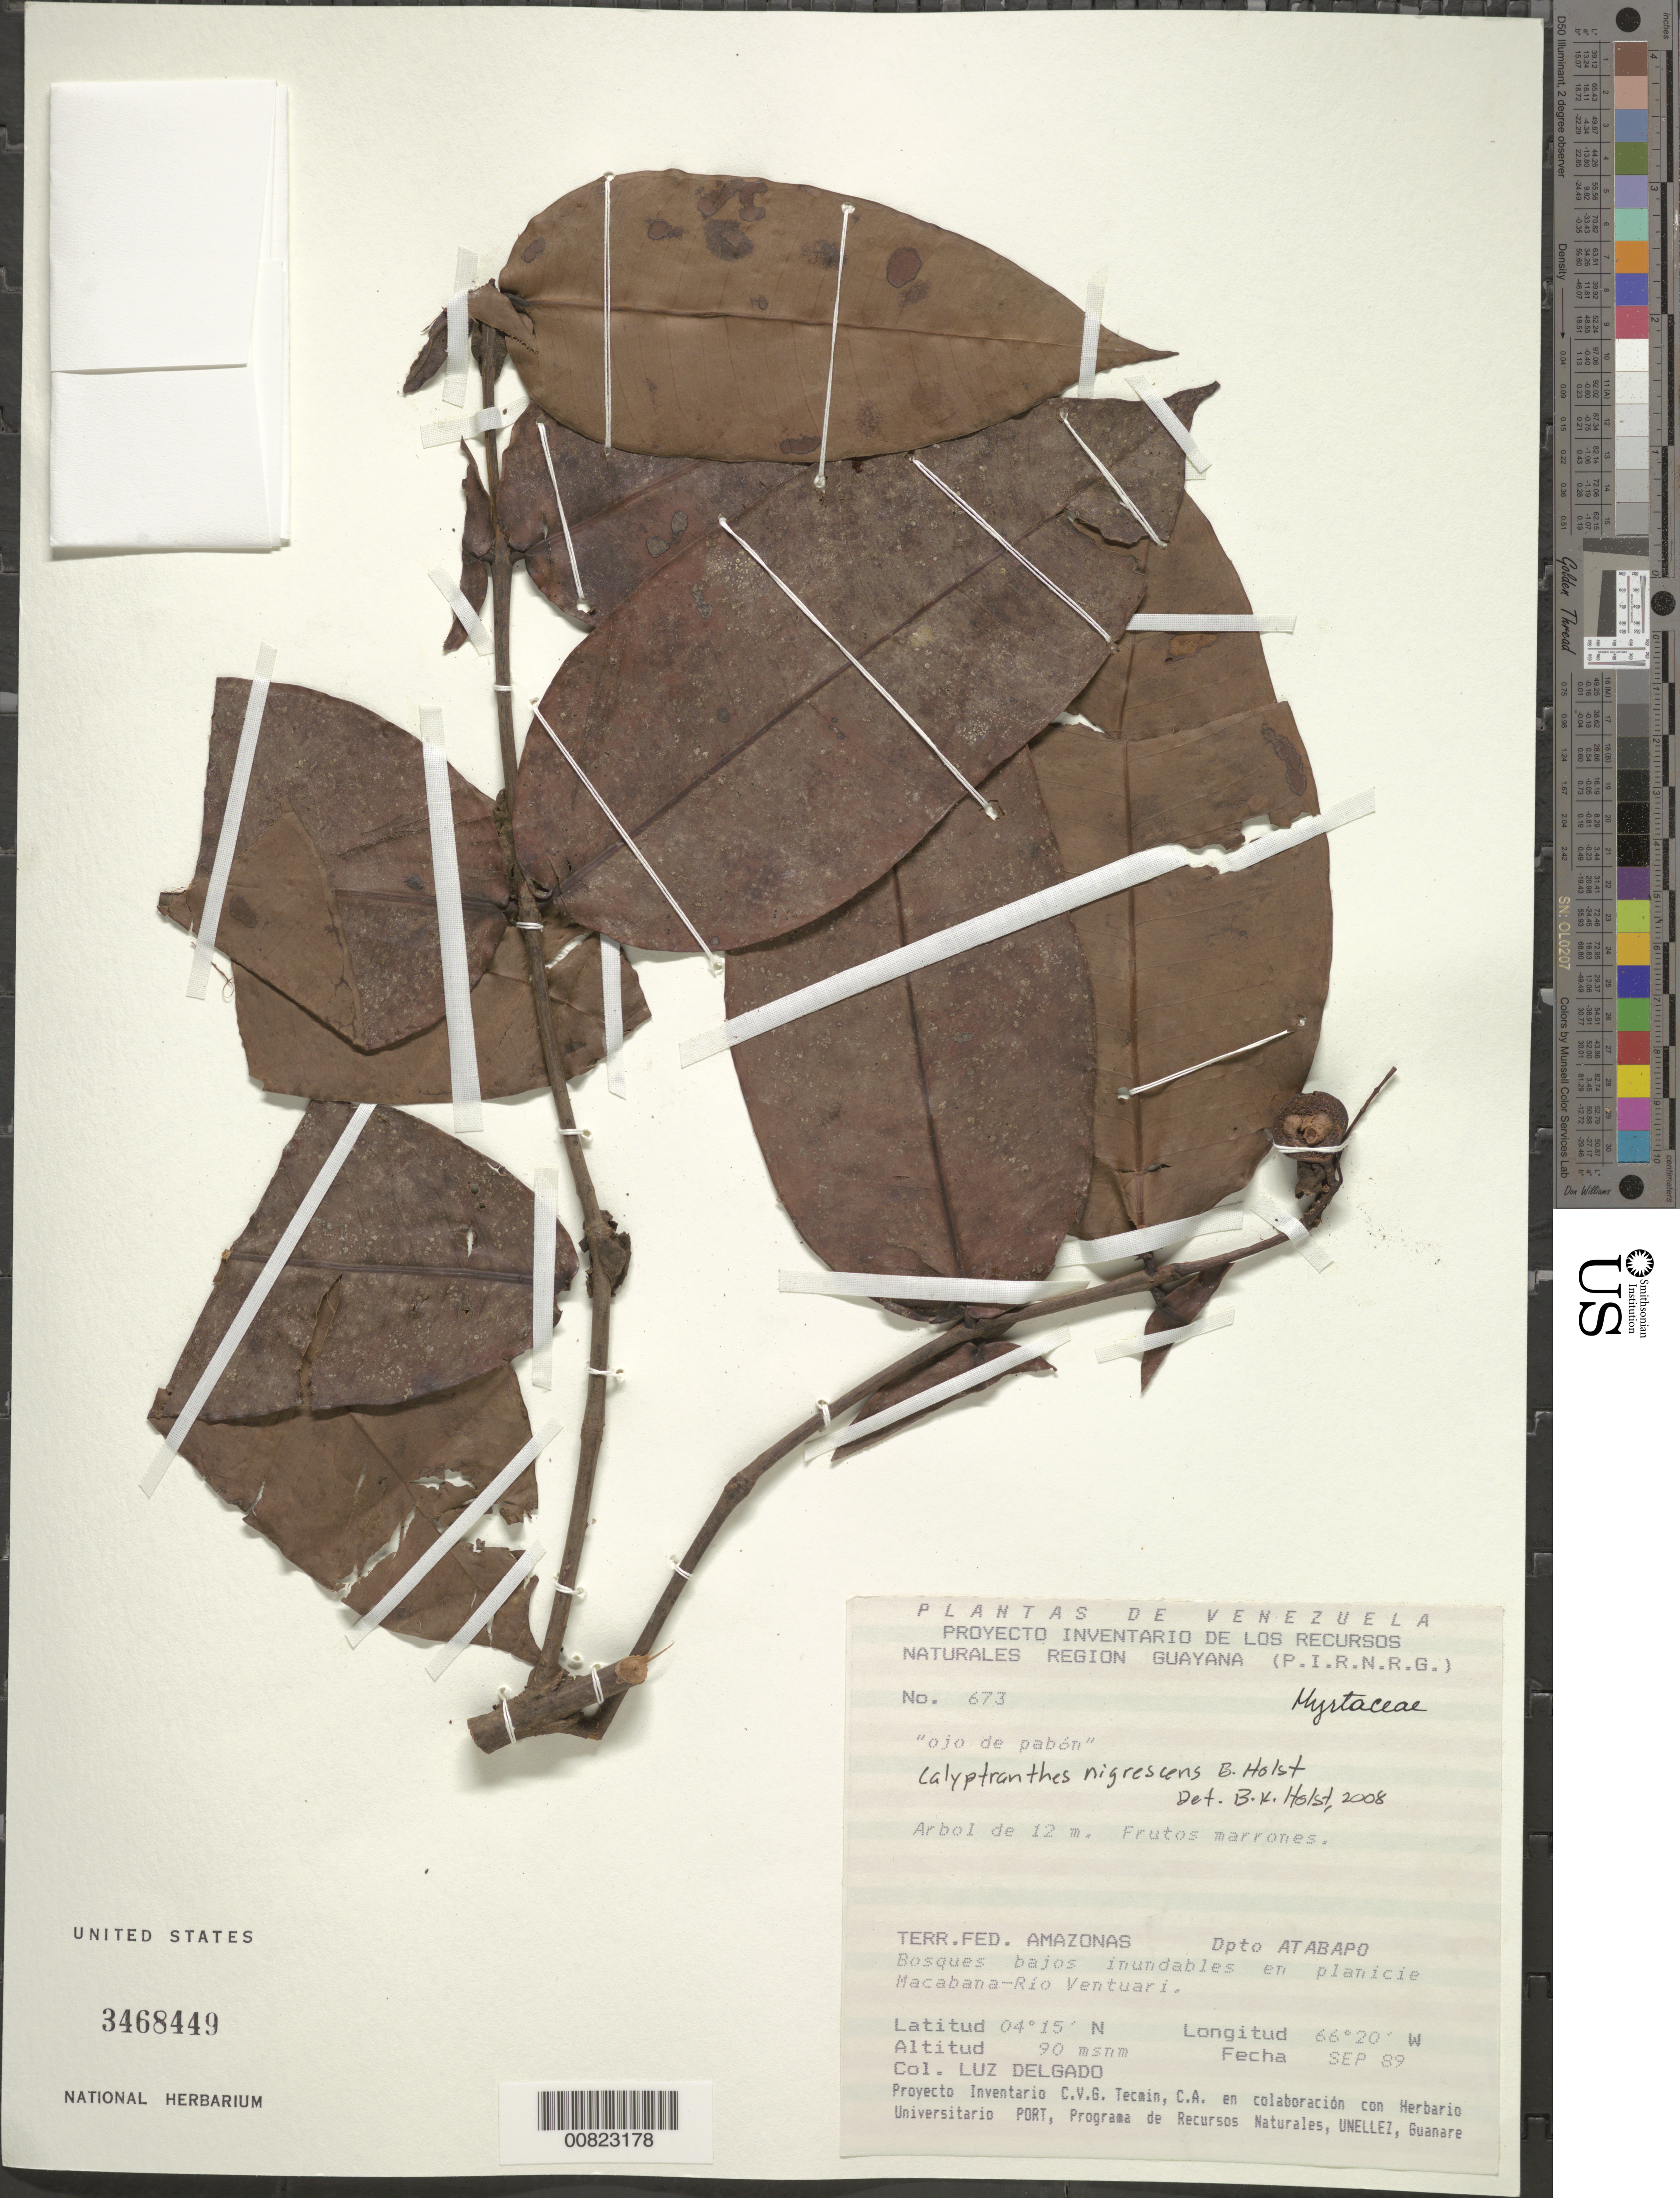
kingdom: Plantae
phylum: Tracheophyta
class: Magnoliopsida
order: Myrtales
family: Myrtaceae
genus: Myrcia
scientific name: Myrcia celaenensis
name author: E. Lucas & K. Samra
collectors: L. Delgado V.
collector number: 673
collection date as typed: Sep-89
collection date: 1989-09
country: Venezuela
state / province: Amazonas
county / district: Atabapo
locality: Macabana-Río Ventuari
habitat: Bosques bajos inundables en planicie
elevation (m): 90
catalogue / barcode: US 3468449